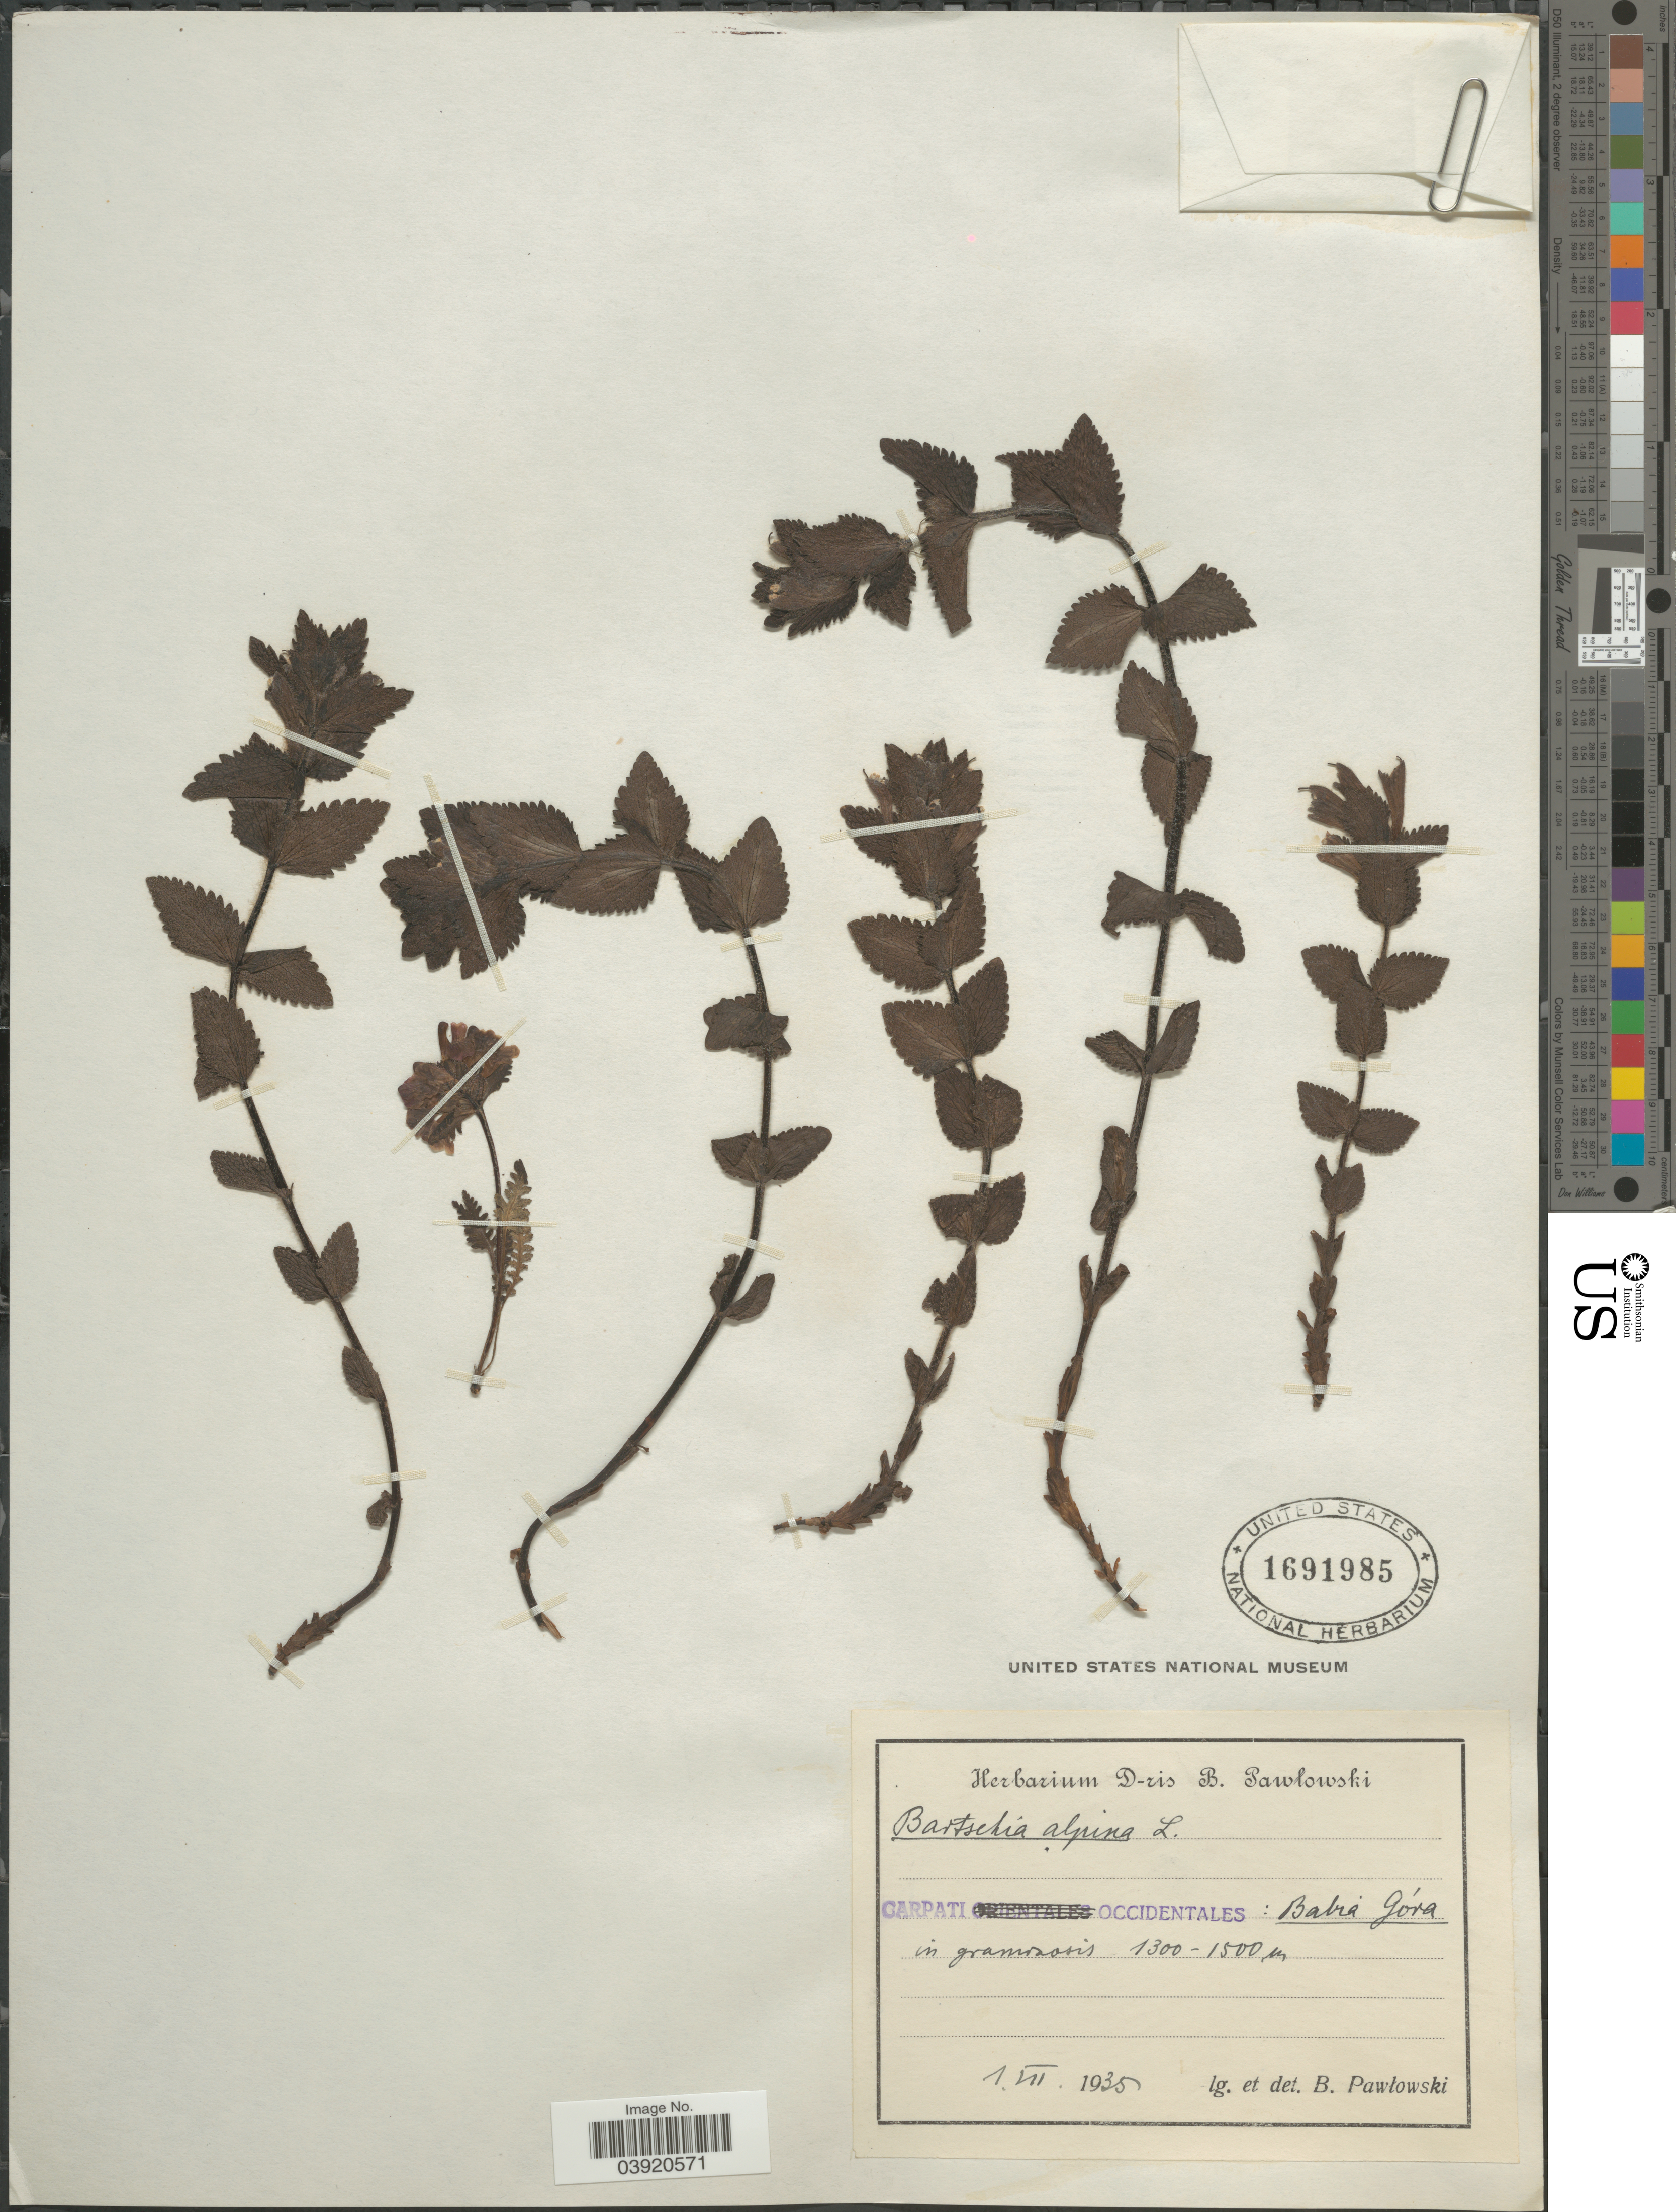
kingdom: Plantae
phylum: Tracheophyta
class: Magnoliopsida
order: Lamiales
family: Orobanchaceae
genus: Bartsia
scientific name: Bartsia alpina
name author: L.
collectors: B. Pawlowski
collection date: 1935-07-01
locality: Carpati Occidentalis: Babia Góra in graminosis.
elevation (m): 1300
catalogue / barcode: US 1691985